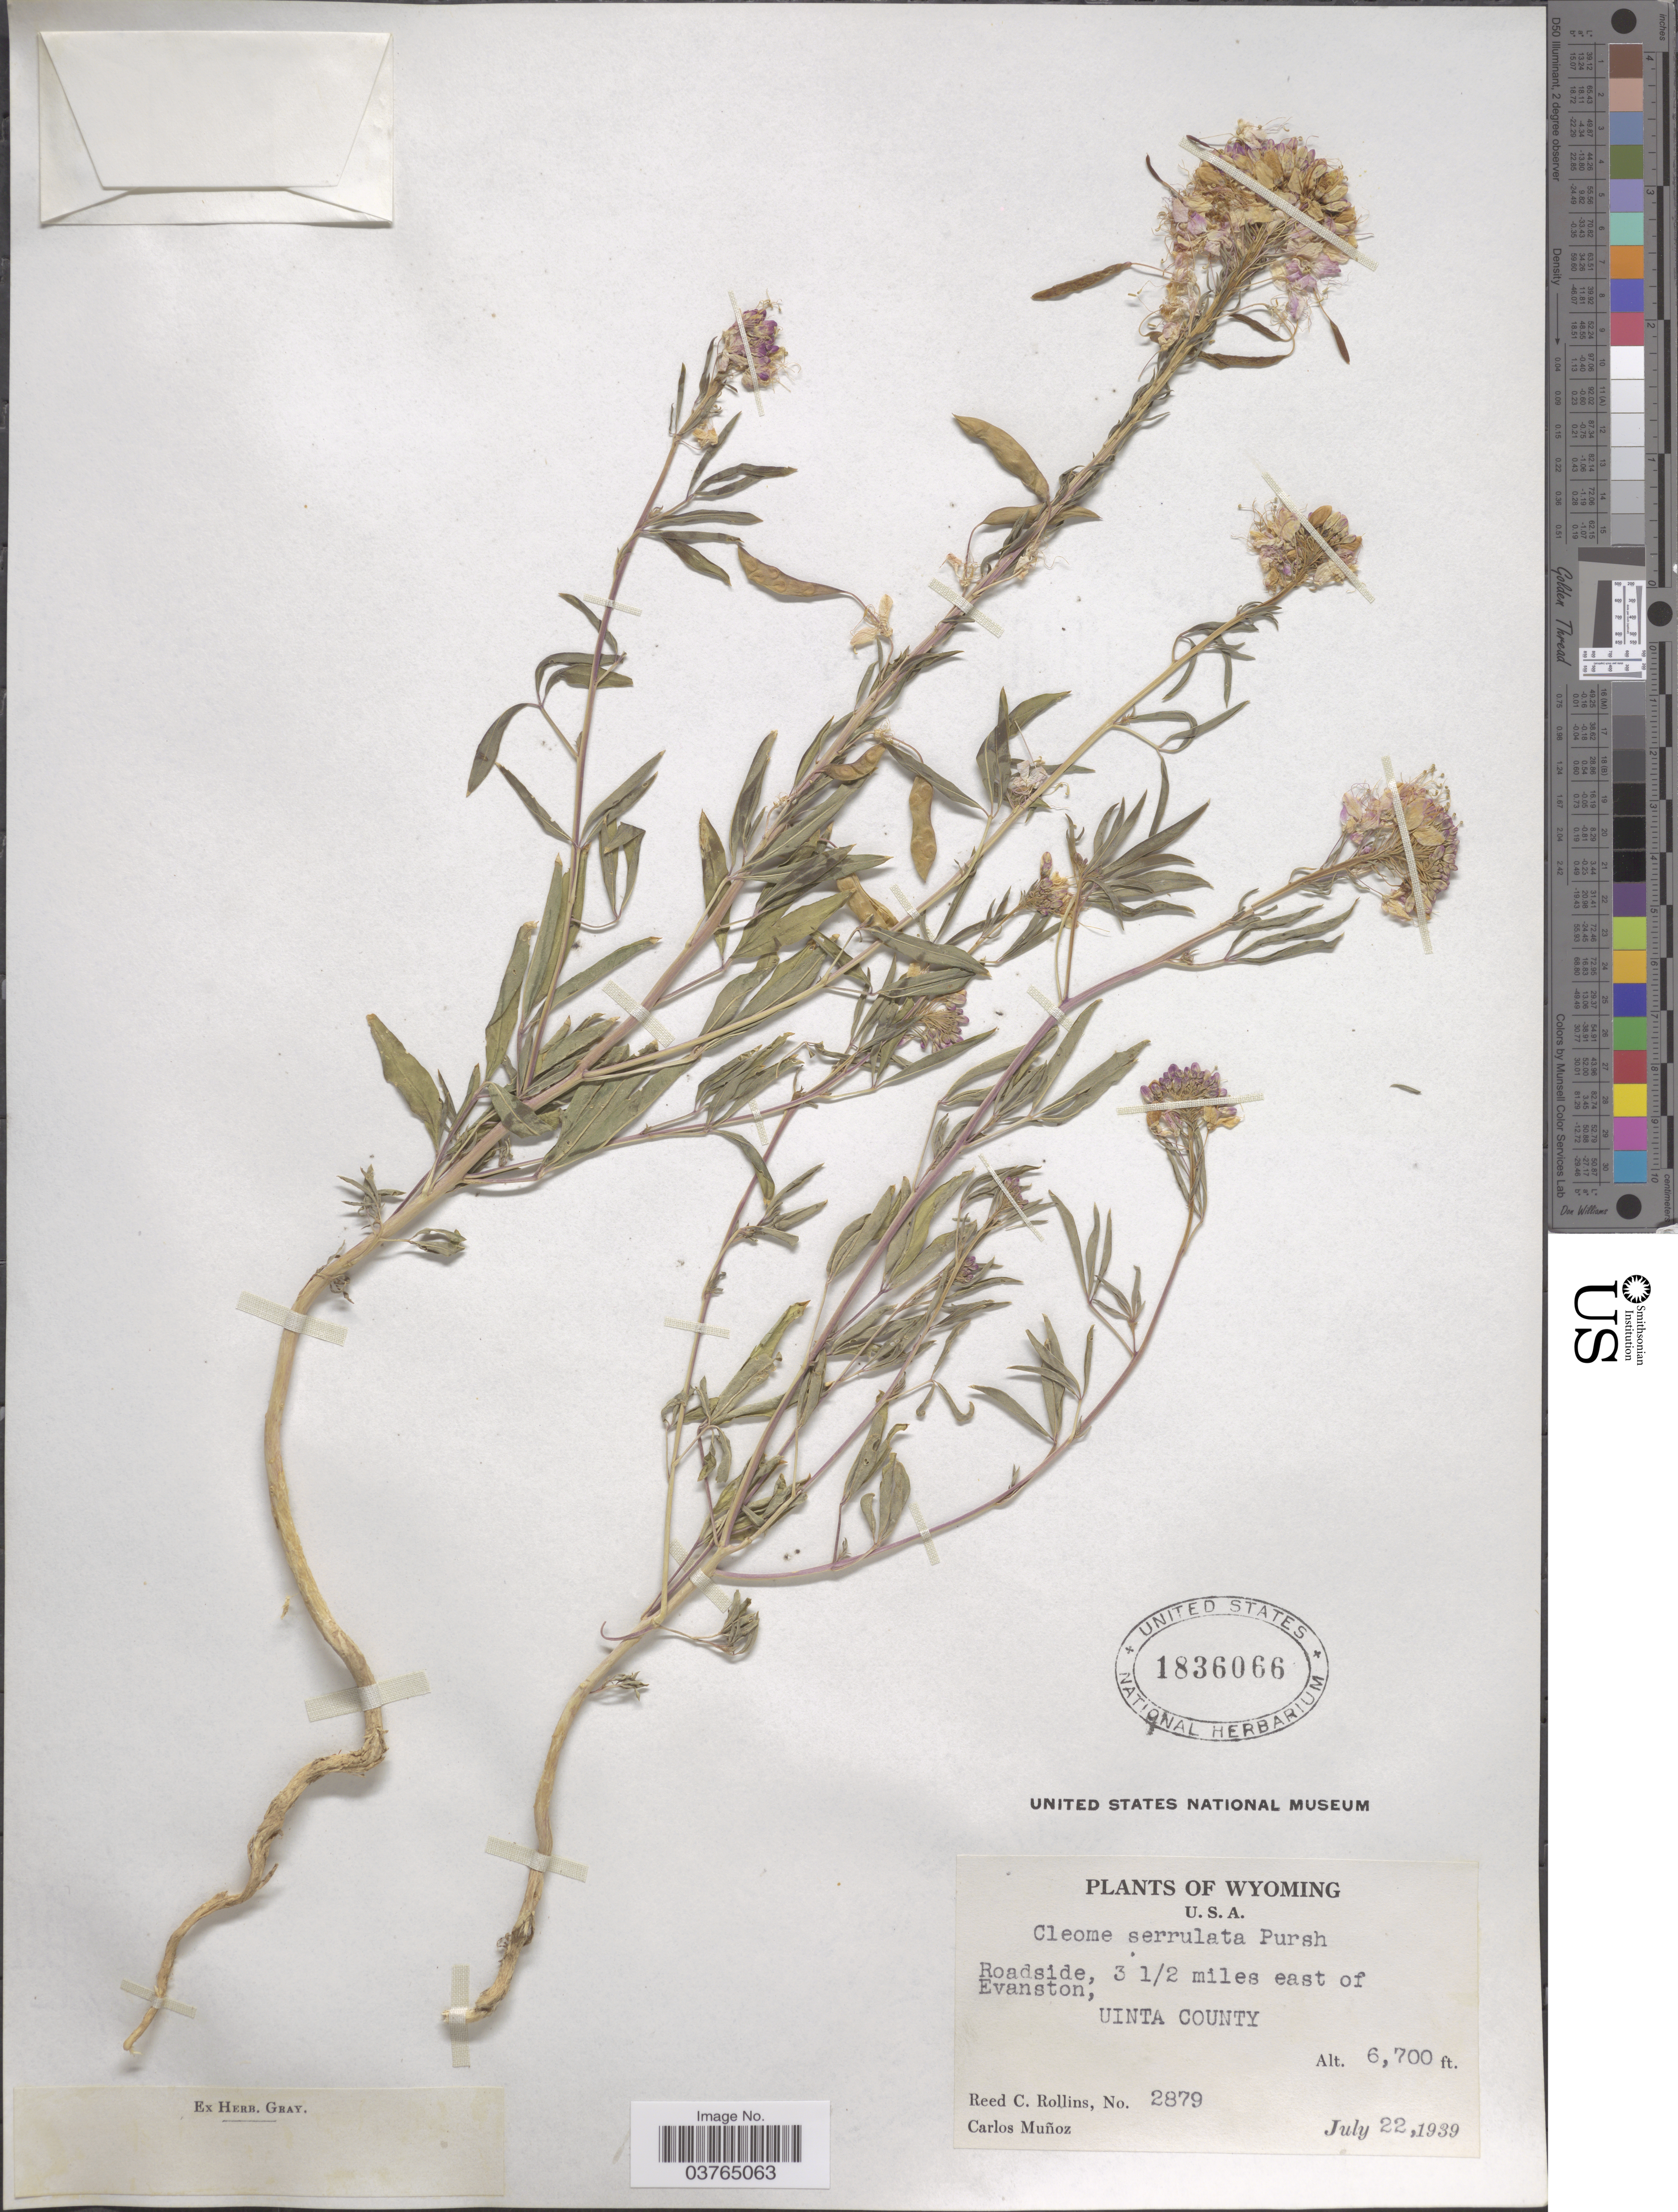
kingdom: Plantae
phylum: Tracheophyta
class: Magnoliopsida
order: Brassicales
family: Cleomaceae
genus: Cleomella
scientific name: Cleomella serrulata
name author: (Pursh) Roalson & J.C. Hall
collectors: R. C. Rollins & C. Muñoz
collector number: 2879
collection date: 1939-07-22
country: United States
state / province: Wyoming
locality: Roadside, 3½ miles east of Evanston, Uinta County.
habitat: roadside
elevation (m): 2042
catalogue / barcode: US 1836066